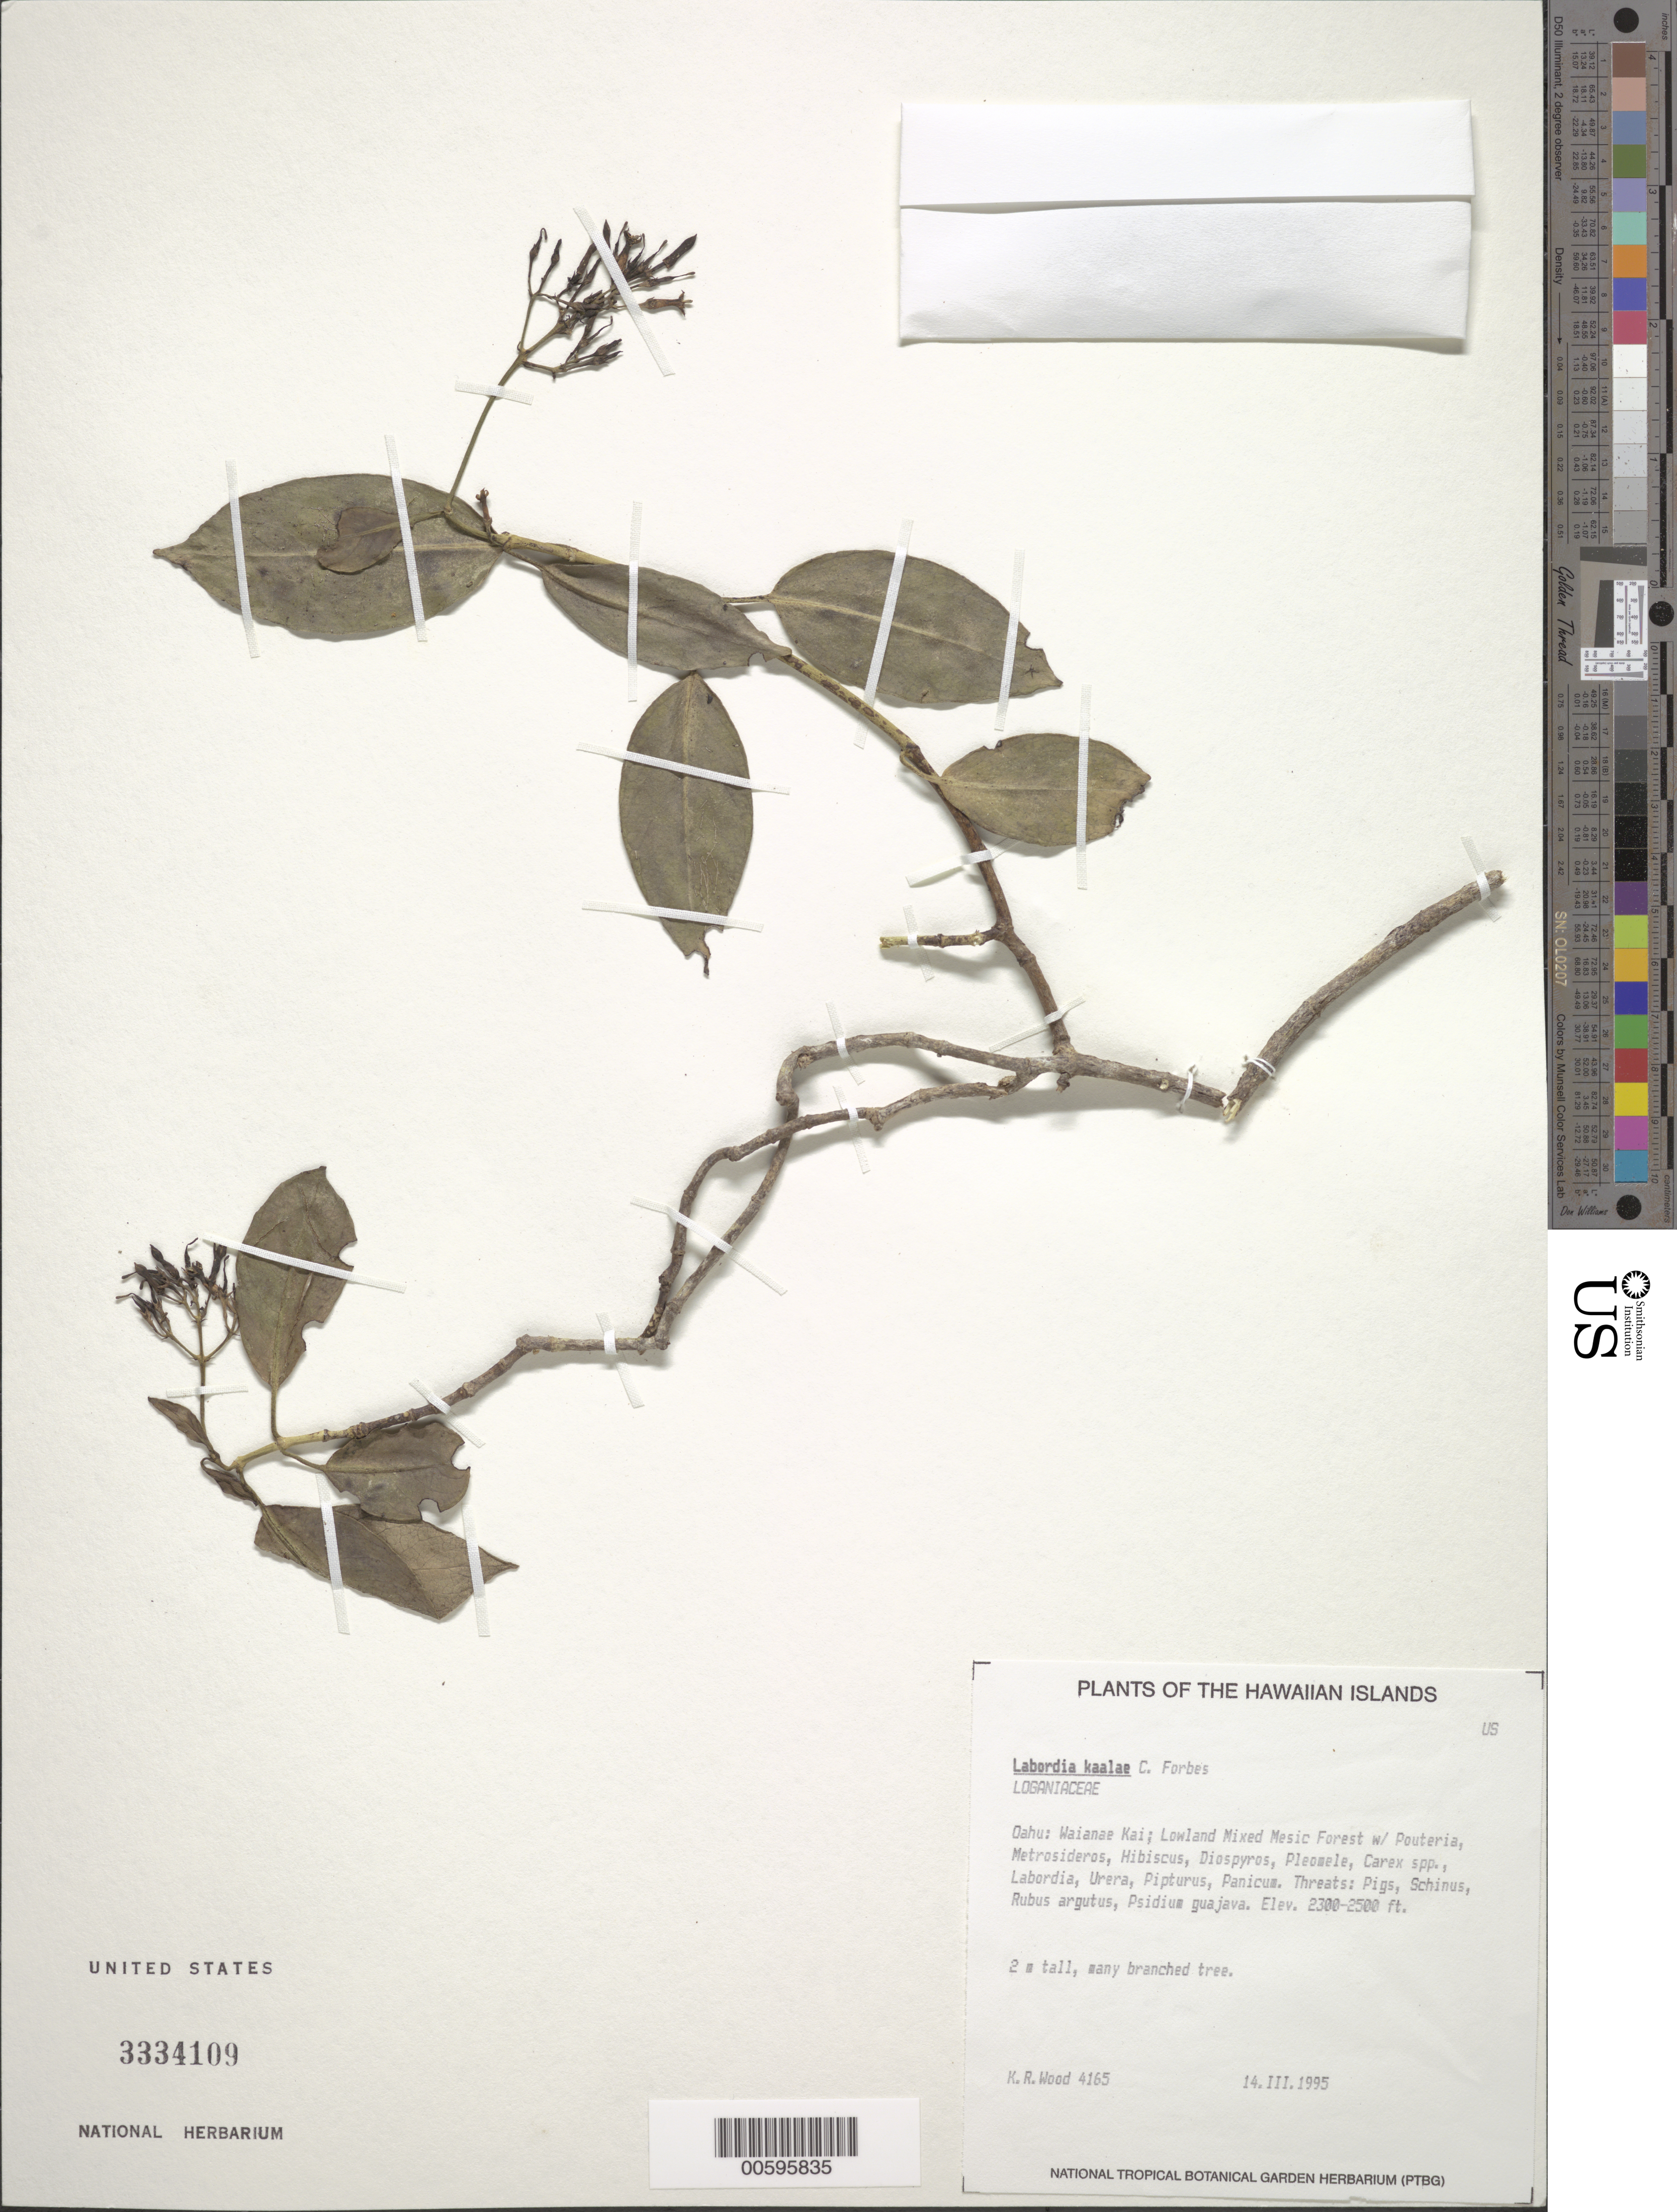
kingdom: Plantae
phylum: Tracheophyta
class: Magnoliopsida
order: Gentianales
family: Loganiaceae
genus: Geniostoma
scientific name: Geniostoma kaalae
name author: (C.N. Forbes) K. L. Gibbons et al.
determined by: Wagner, W. L., (BOT), Smithsonian Institution - National Museum of Natural History (UNITED STATES)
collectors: K. R. Wood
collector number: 4165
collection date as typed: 14 Mar 1995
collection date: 1995-03-14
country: United States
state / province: Hawaii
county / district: Honolulu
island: Oahu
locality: Waianae Kai.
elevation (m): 701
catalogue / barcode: US 3334109